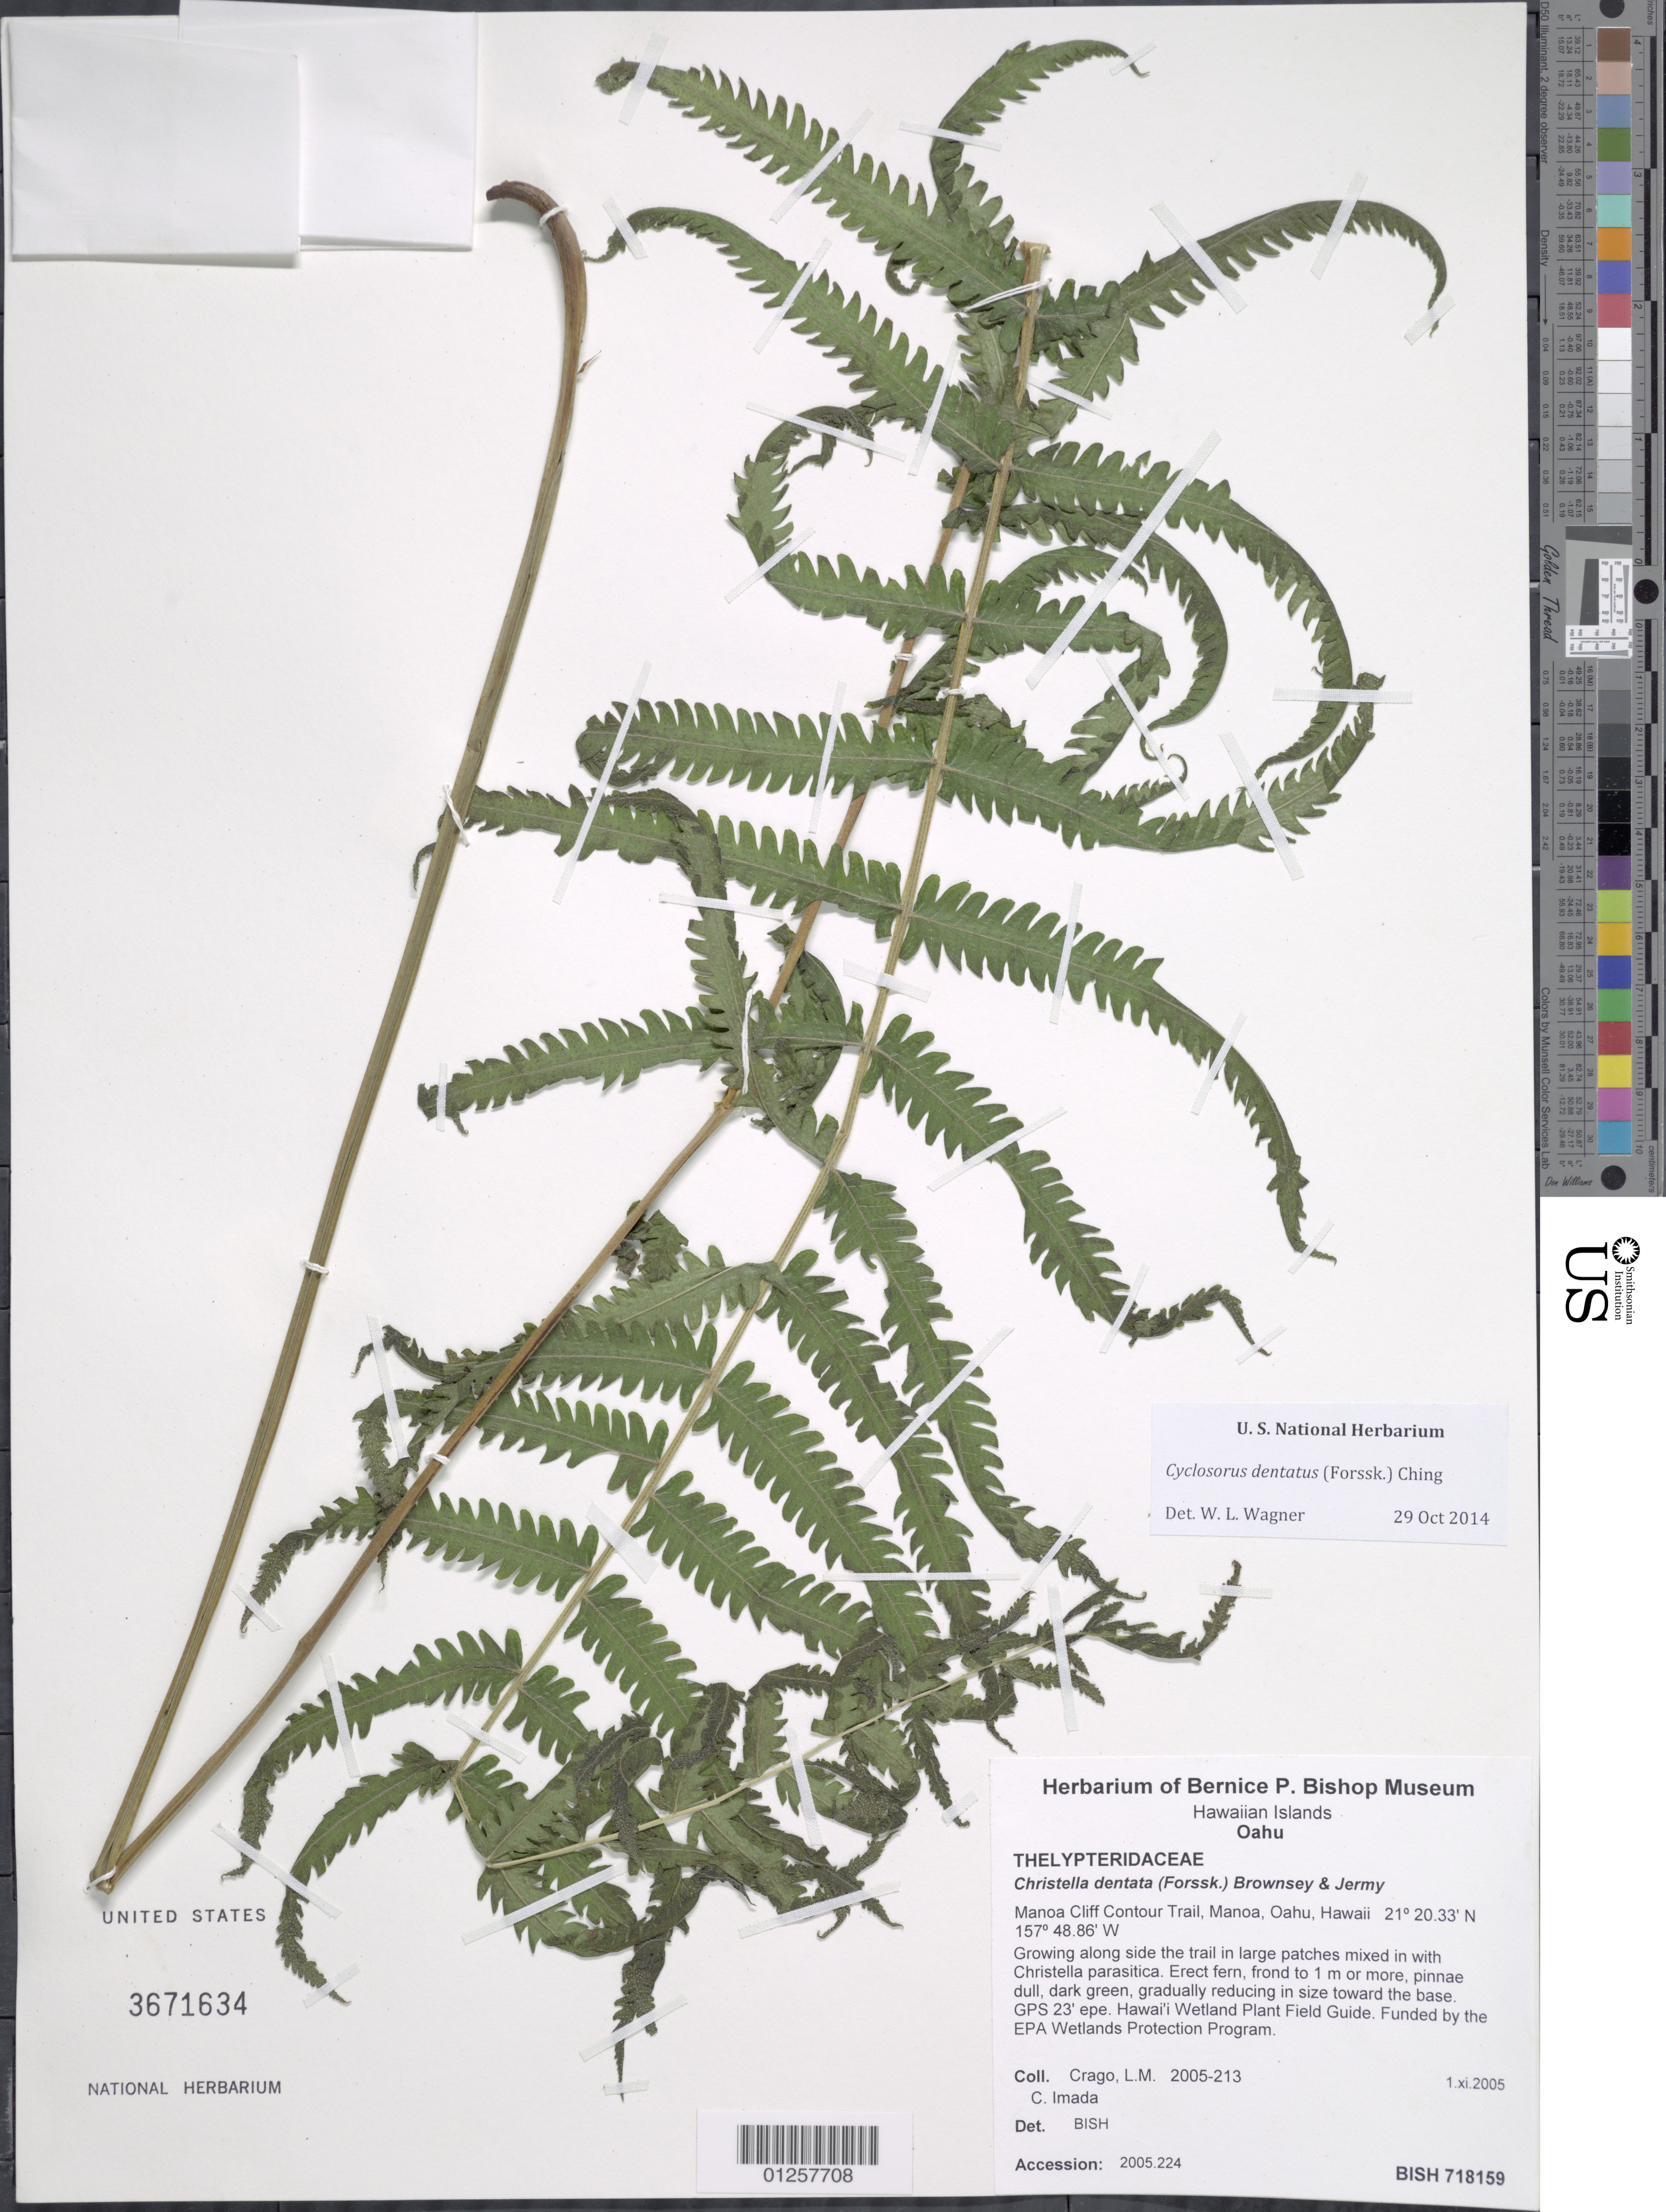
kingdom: Plantae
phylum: Tracheophyta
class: Polypodiopsida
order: Polypodiales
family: Thelypteridaceae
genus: Christella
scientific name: Christella dentata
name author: (Forssk.) Brownsey & Jermy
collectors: L. Crago & C. Imada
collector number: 2005-213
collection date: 2005-11-01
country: United States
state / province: Hawaii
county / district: Honolulu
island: Oahu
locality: Manoa Cliff Contour Trail, Manoa.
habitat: Growing along side the trail in large patches.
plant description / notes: Accession: 2005.224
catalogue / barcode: US 3671634